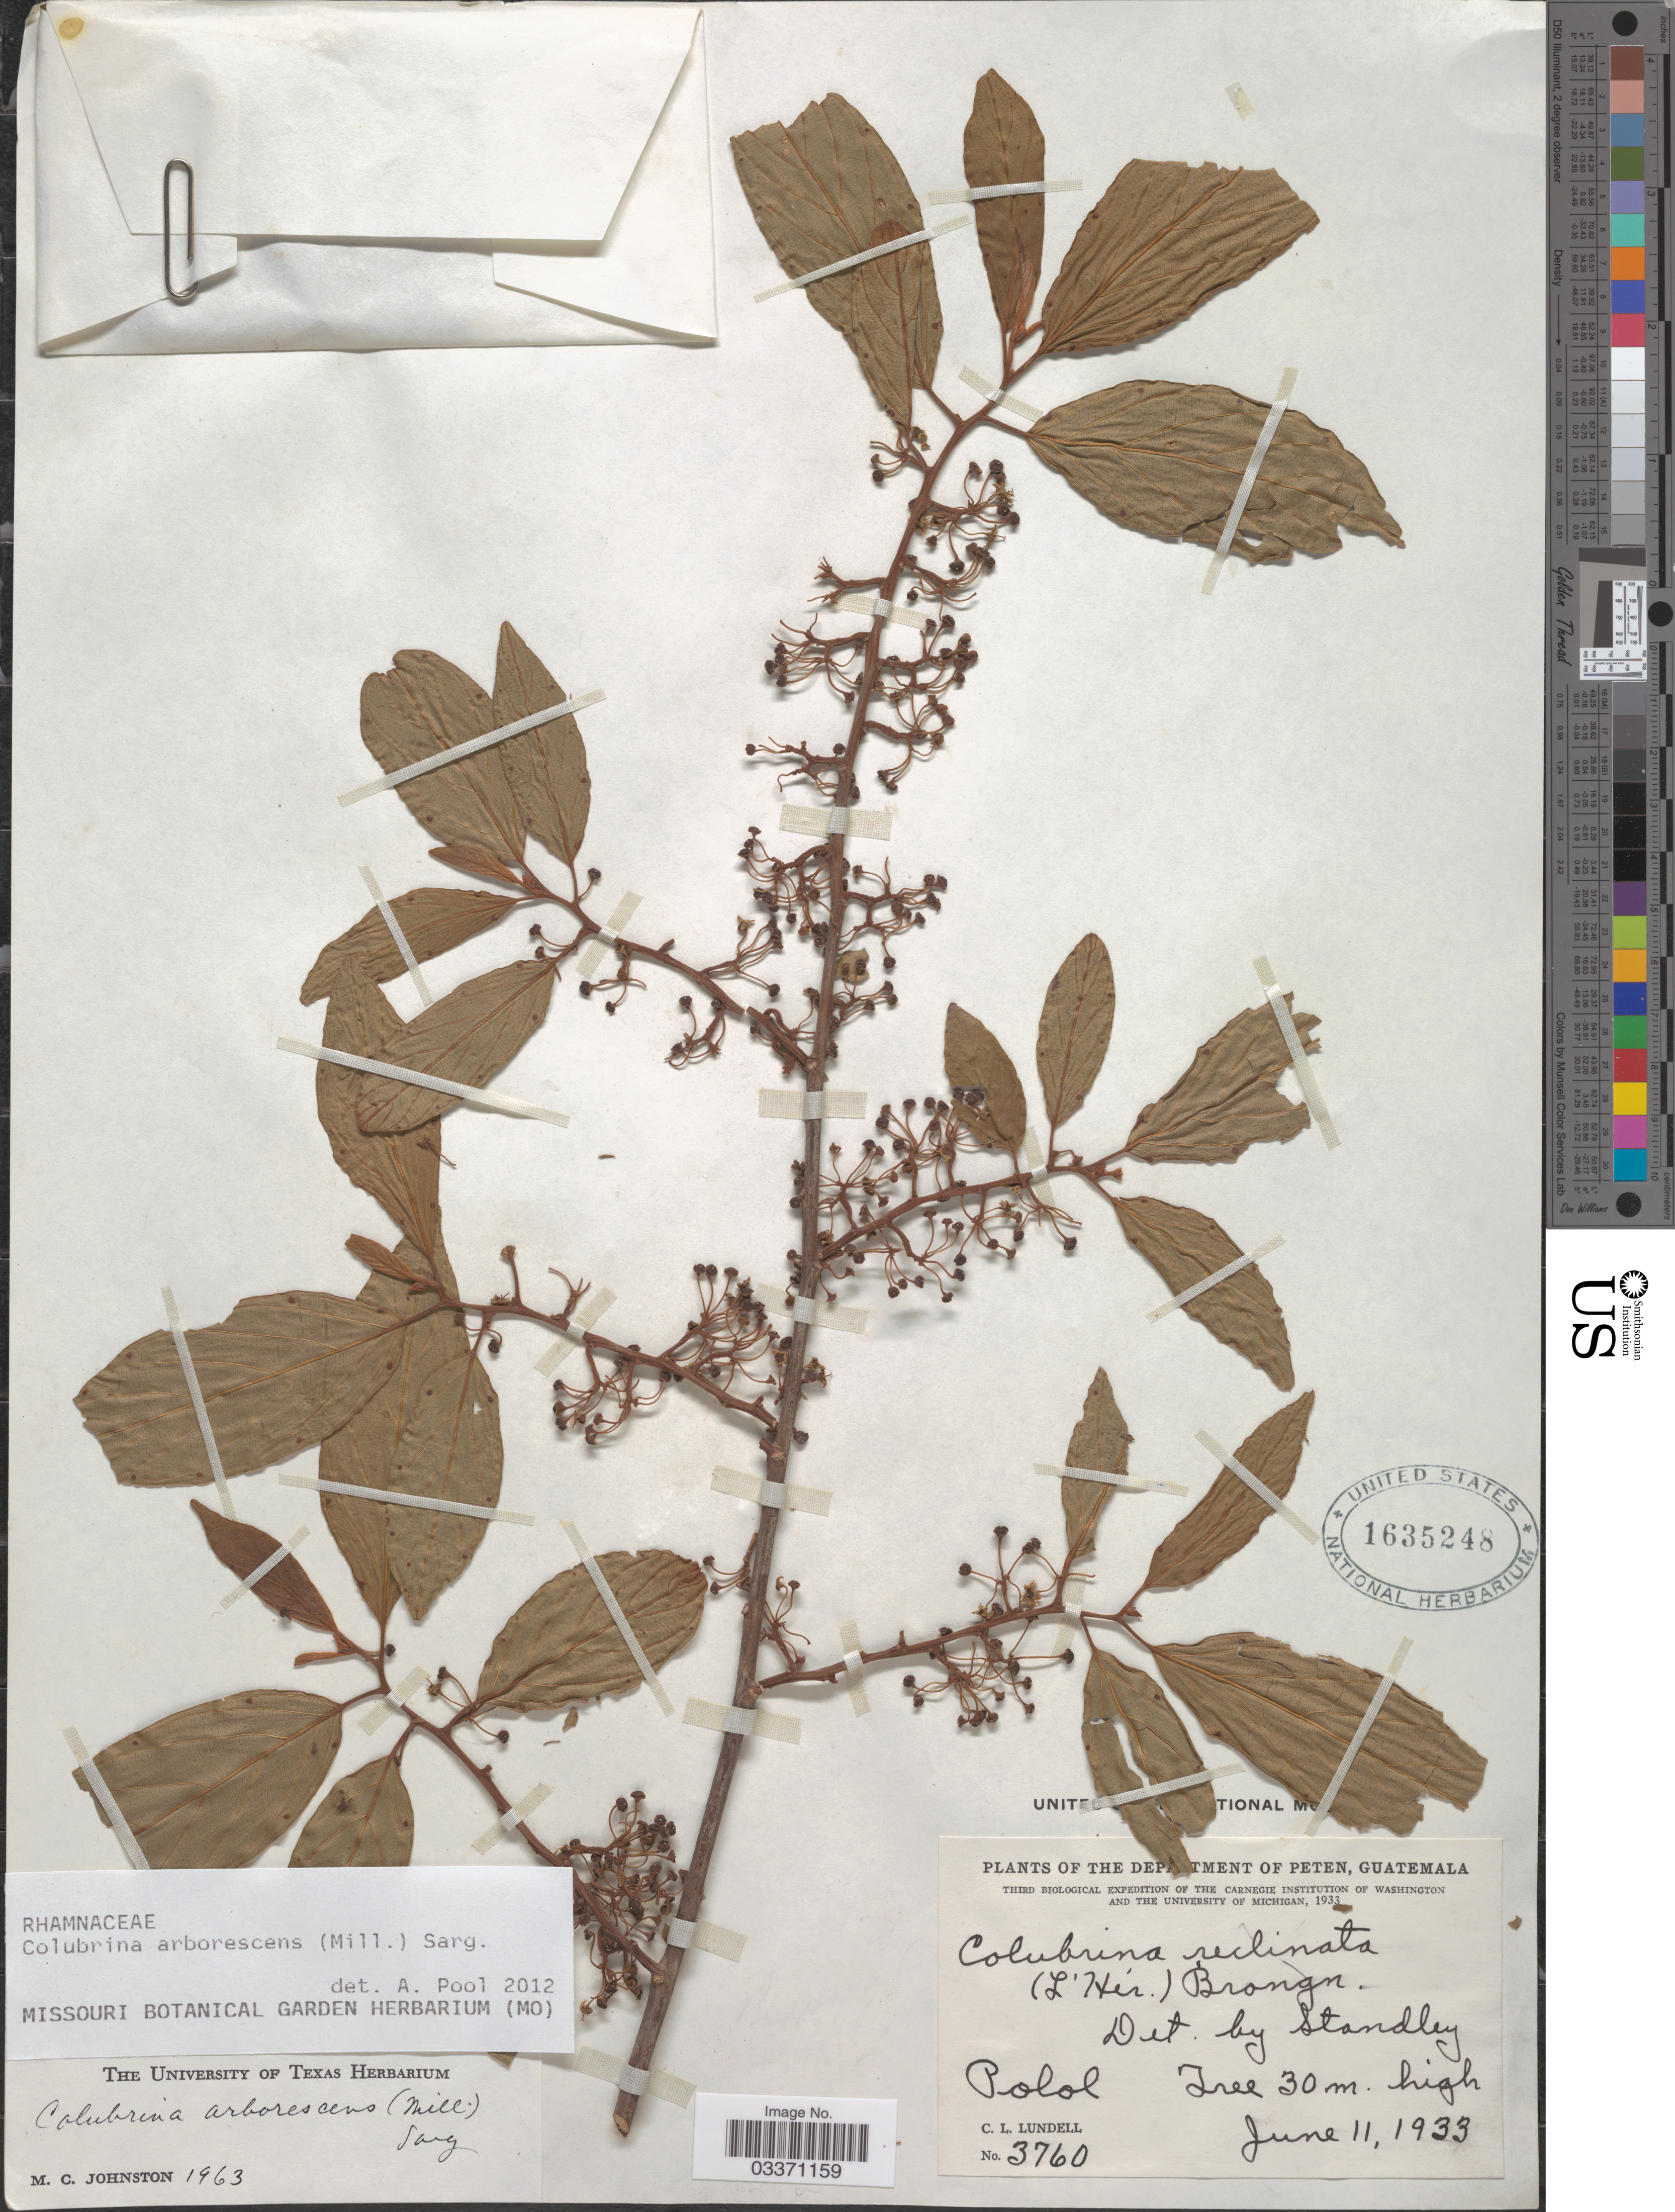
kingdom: Plantae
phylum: Tracheophyta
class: Magnoliopsida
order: Rosales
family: Rhamnaceae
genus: Colubrina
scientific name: Colubrina arborescens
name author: (Mill.) Sarg.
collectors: C. L. Lundell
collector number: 3760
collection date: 1933-06-11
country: Guatemala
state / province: El Petén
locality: Department of Peten, Polol.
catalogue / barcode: US 1635248